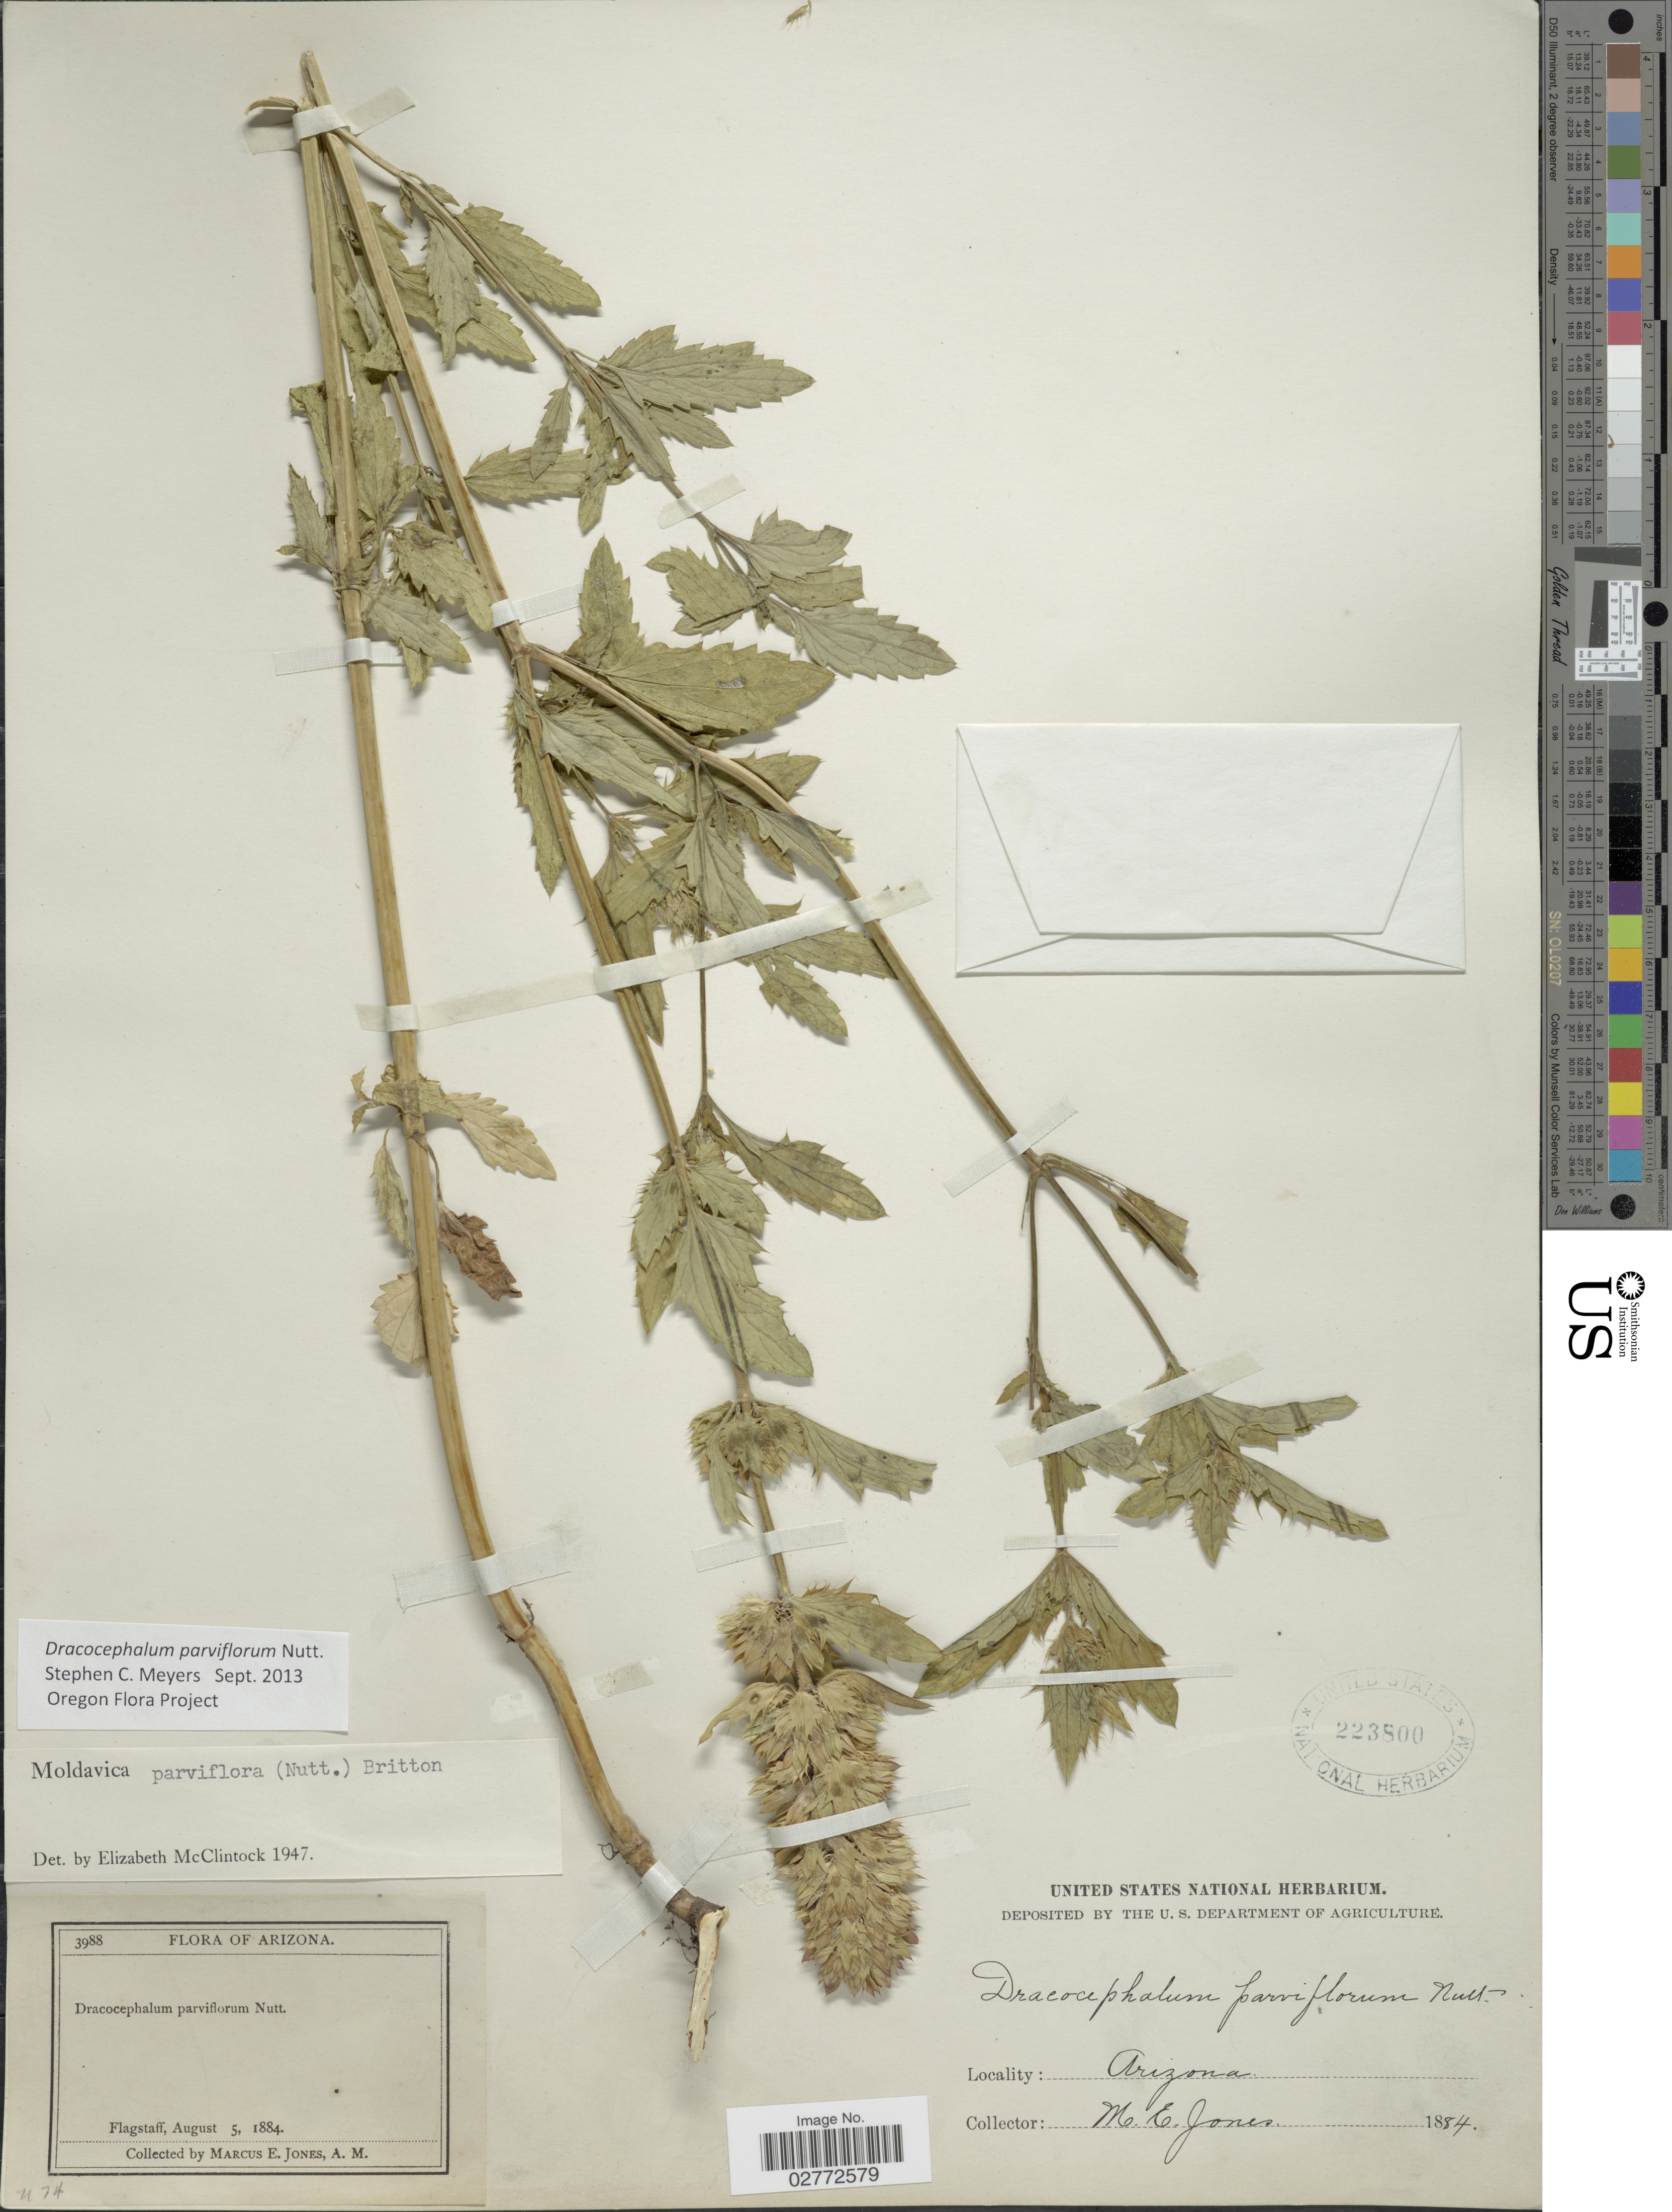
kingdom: Plantae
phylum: Tracheophyta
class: Magnoliopsida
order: Lamiales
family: Lamiaceae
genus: Dracocephalum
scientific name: Dracocephalum parviflorum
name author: Nutt.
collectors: M. E. Jones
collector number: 3988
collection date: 1884-08-05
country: United States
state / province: Arizona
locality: Flagstaff.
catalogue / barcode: US 223800